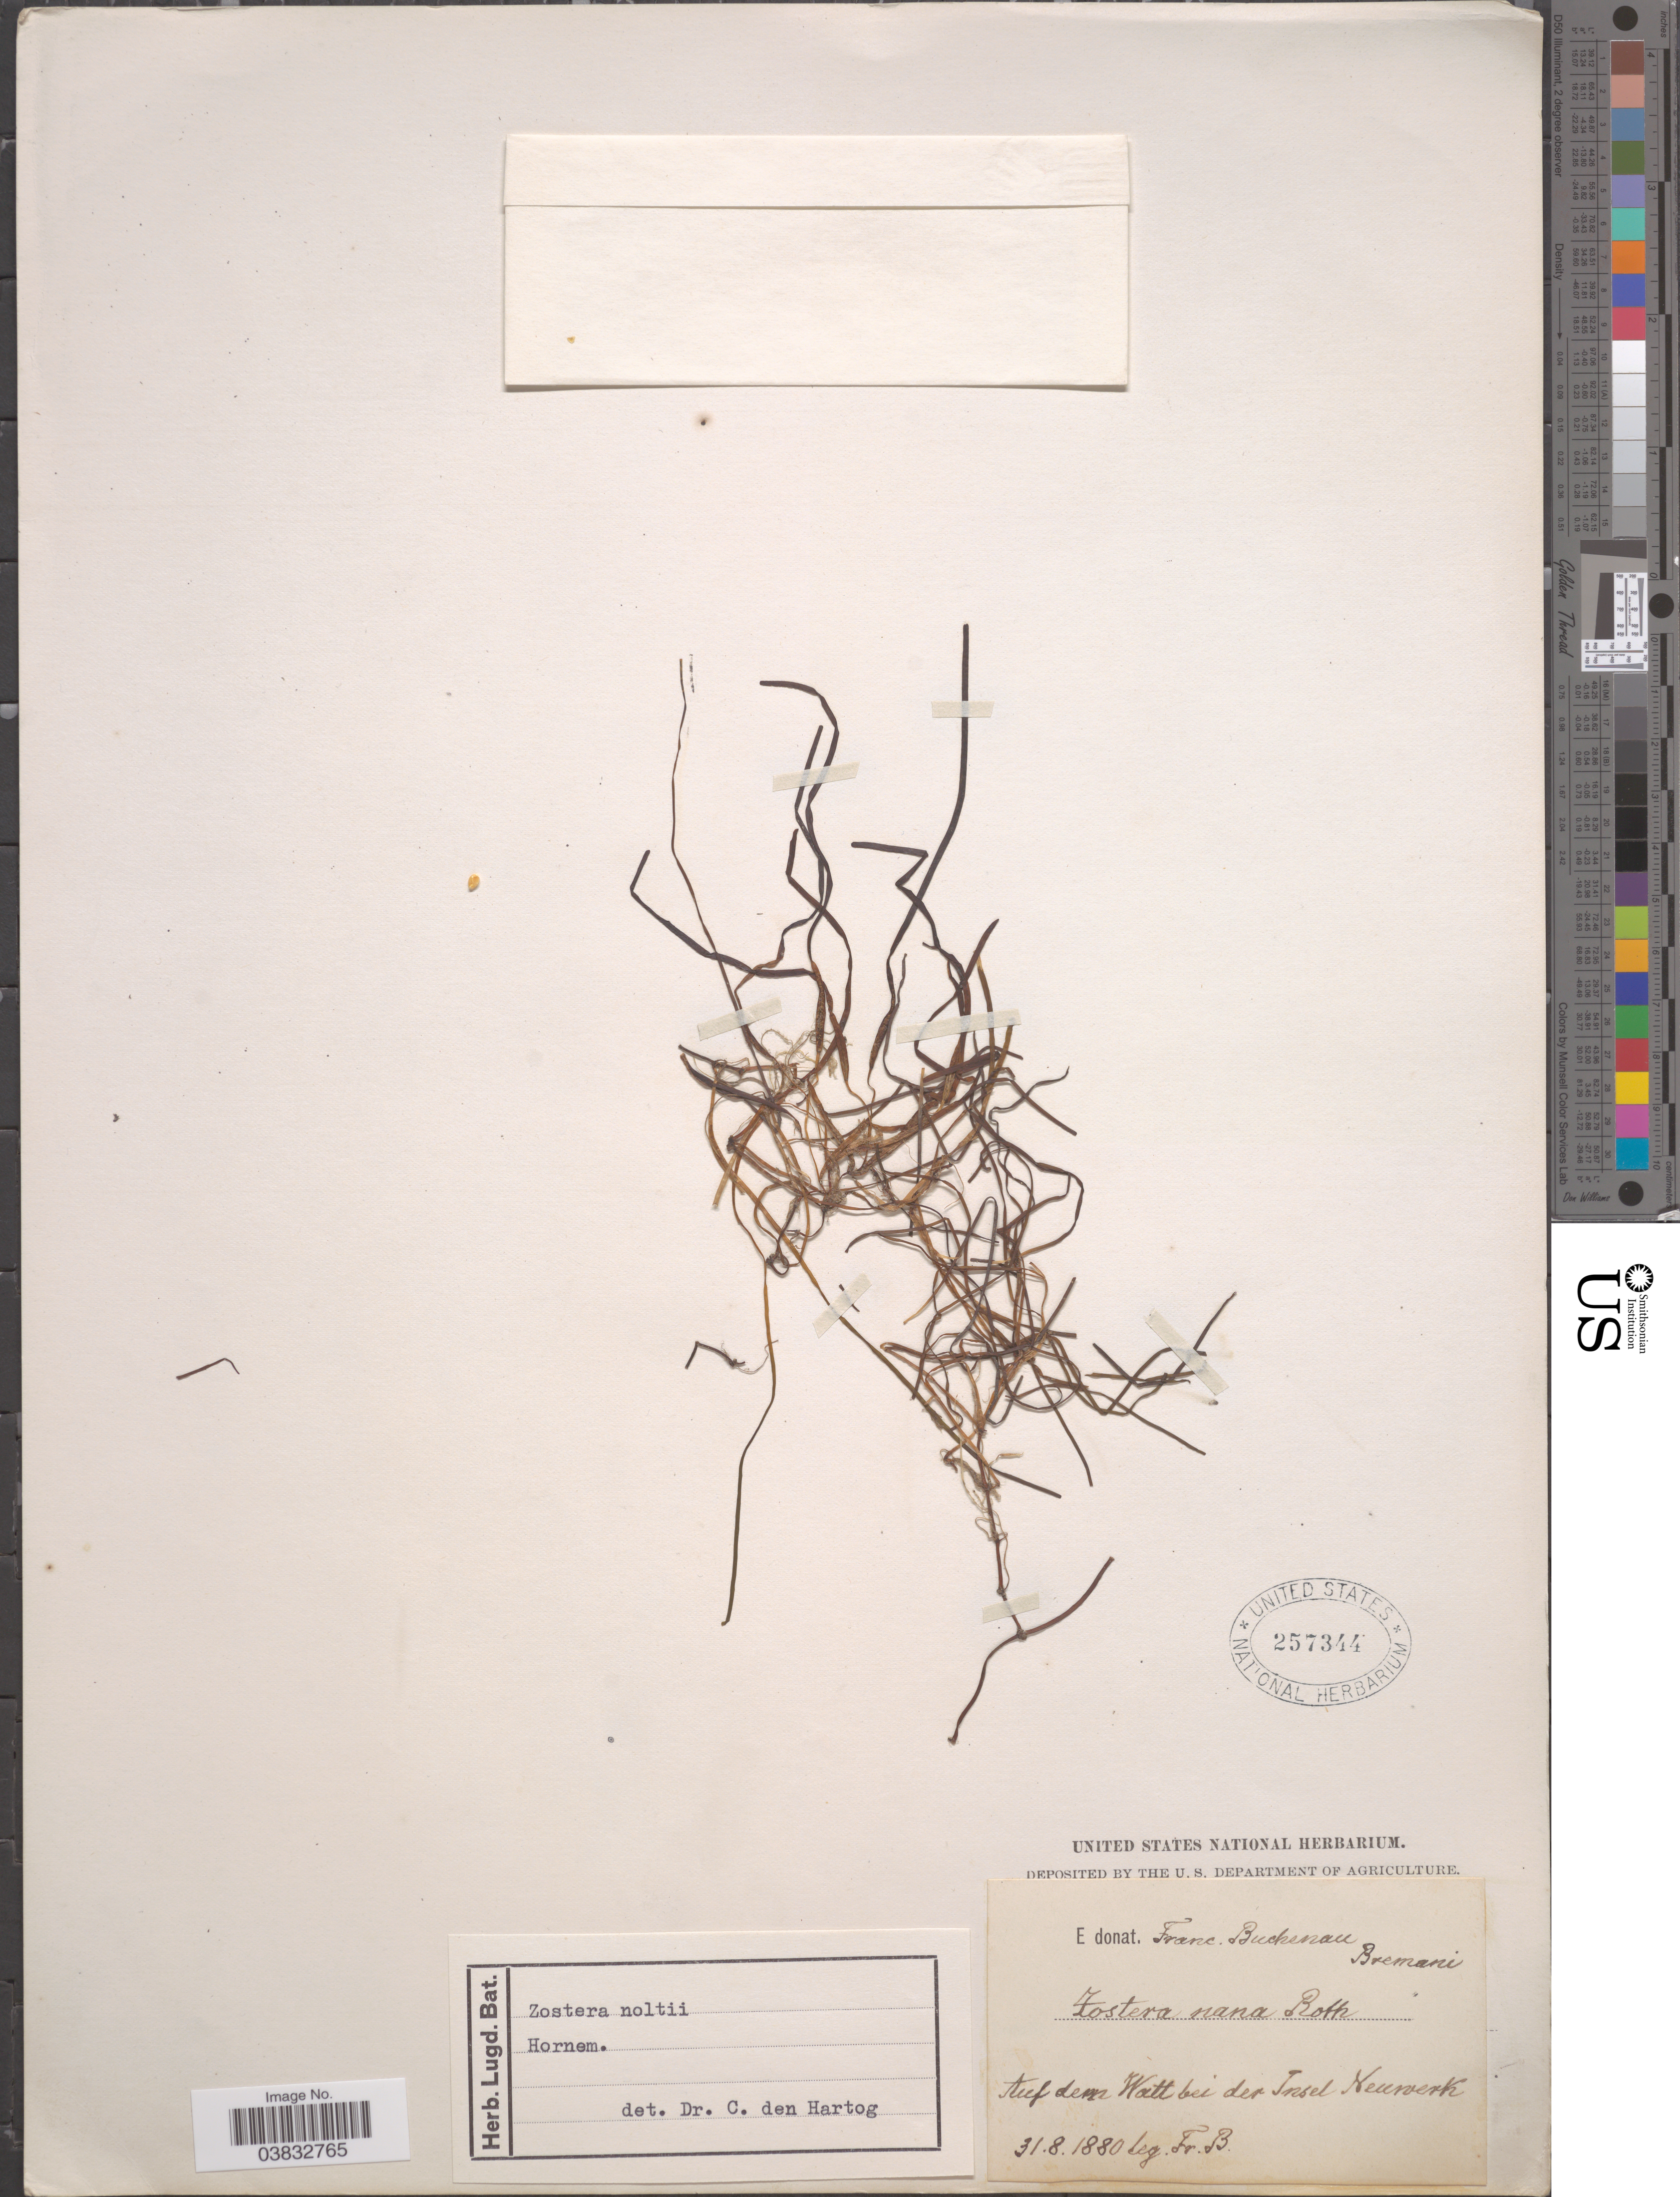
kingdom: Plantae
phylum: Tracheophyta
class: Liliopsida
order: Alismatales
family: Zosteraceae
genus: Zostera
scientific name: Zostera noltii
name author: Hornem.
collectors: F. Buchenau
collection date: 1880-08-31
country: Germany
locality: Bremani. Auf dem Watt bei der Insel Neuwerk.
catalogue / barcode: US 257344